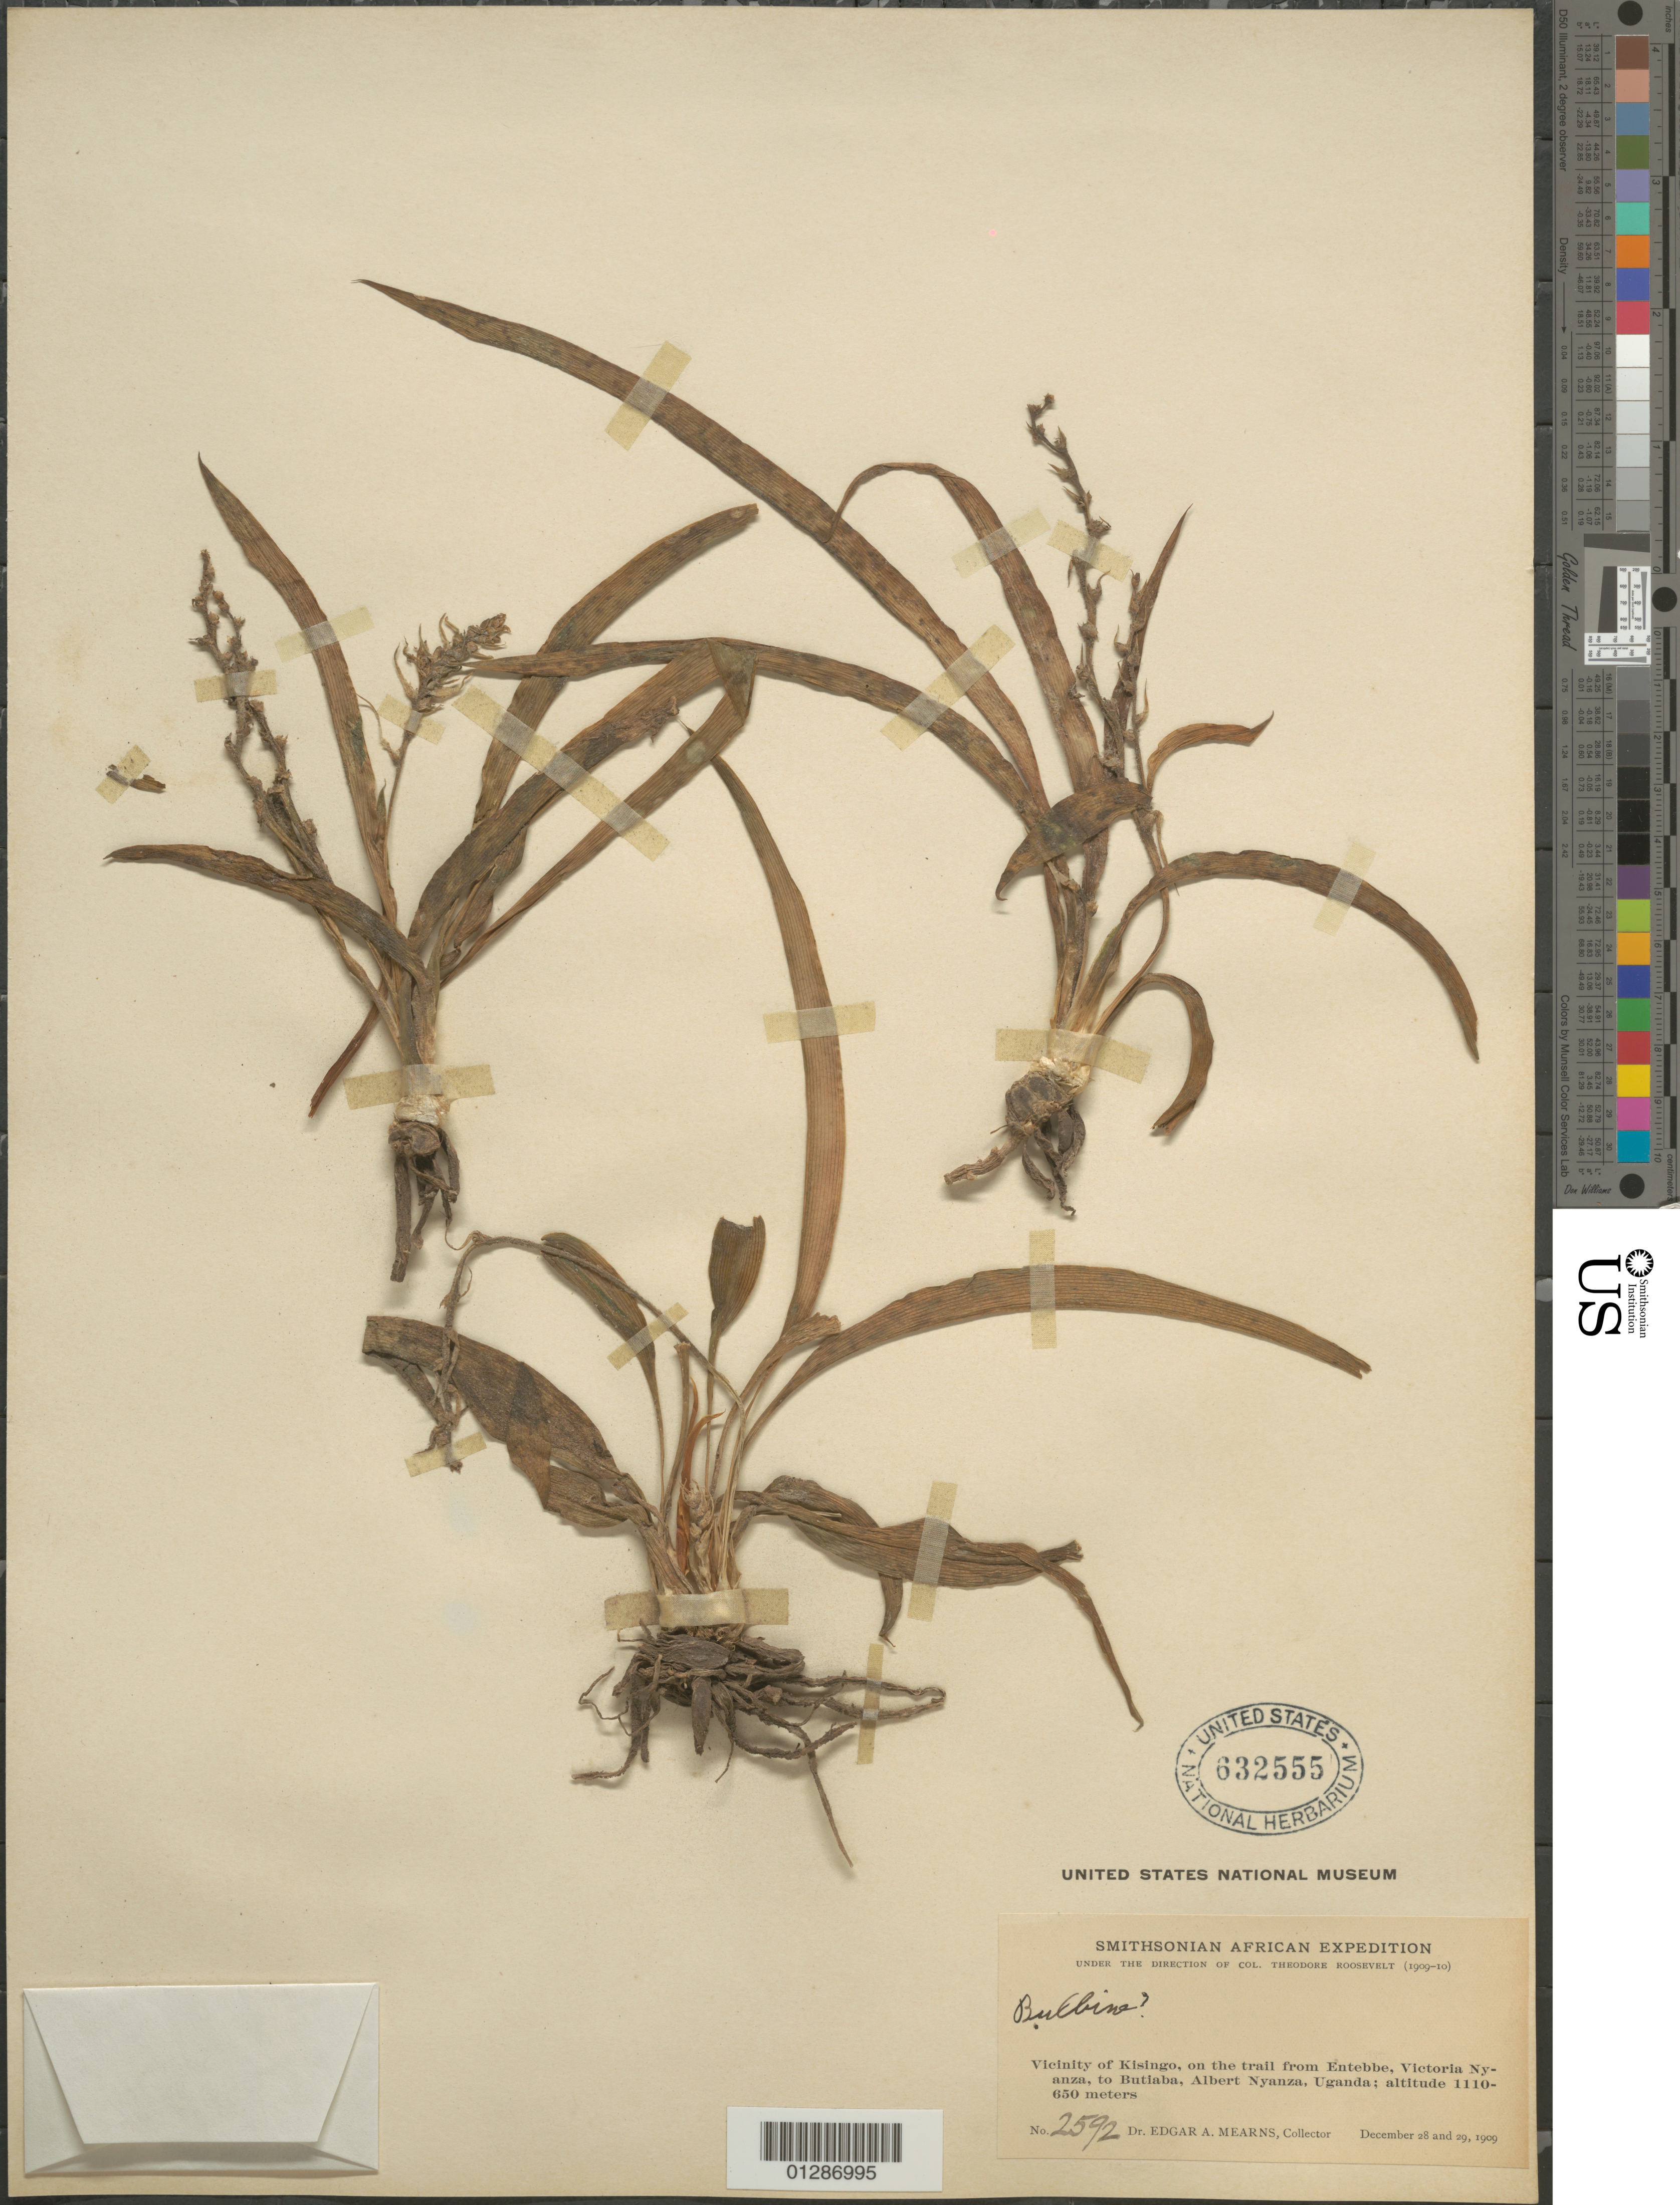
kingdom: Plantae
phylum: Tracheophyta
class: Liliopsida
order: Asparagales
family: Asphodelaceae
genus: Bulbine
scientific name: Bulbine sp.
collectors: E. A. Mearns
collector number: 2592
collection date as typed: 28-29 Dec 1909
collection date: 1909-12-28/1909-12-29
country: Uganda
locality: Vicinity of Kisingo, on the trail from Entebbe, Victoria Nyanza to Butiaba, Albert Nyanza.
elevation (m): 650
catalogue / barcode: US 632555